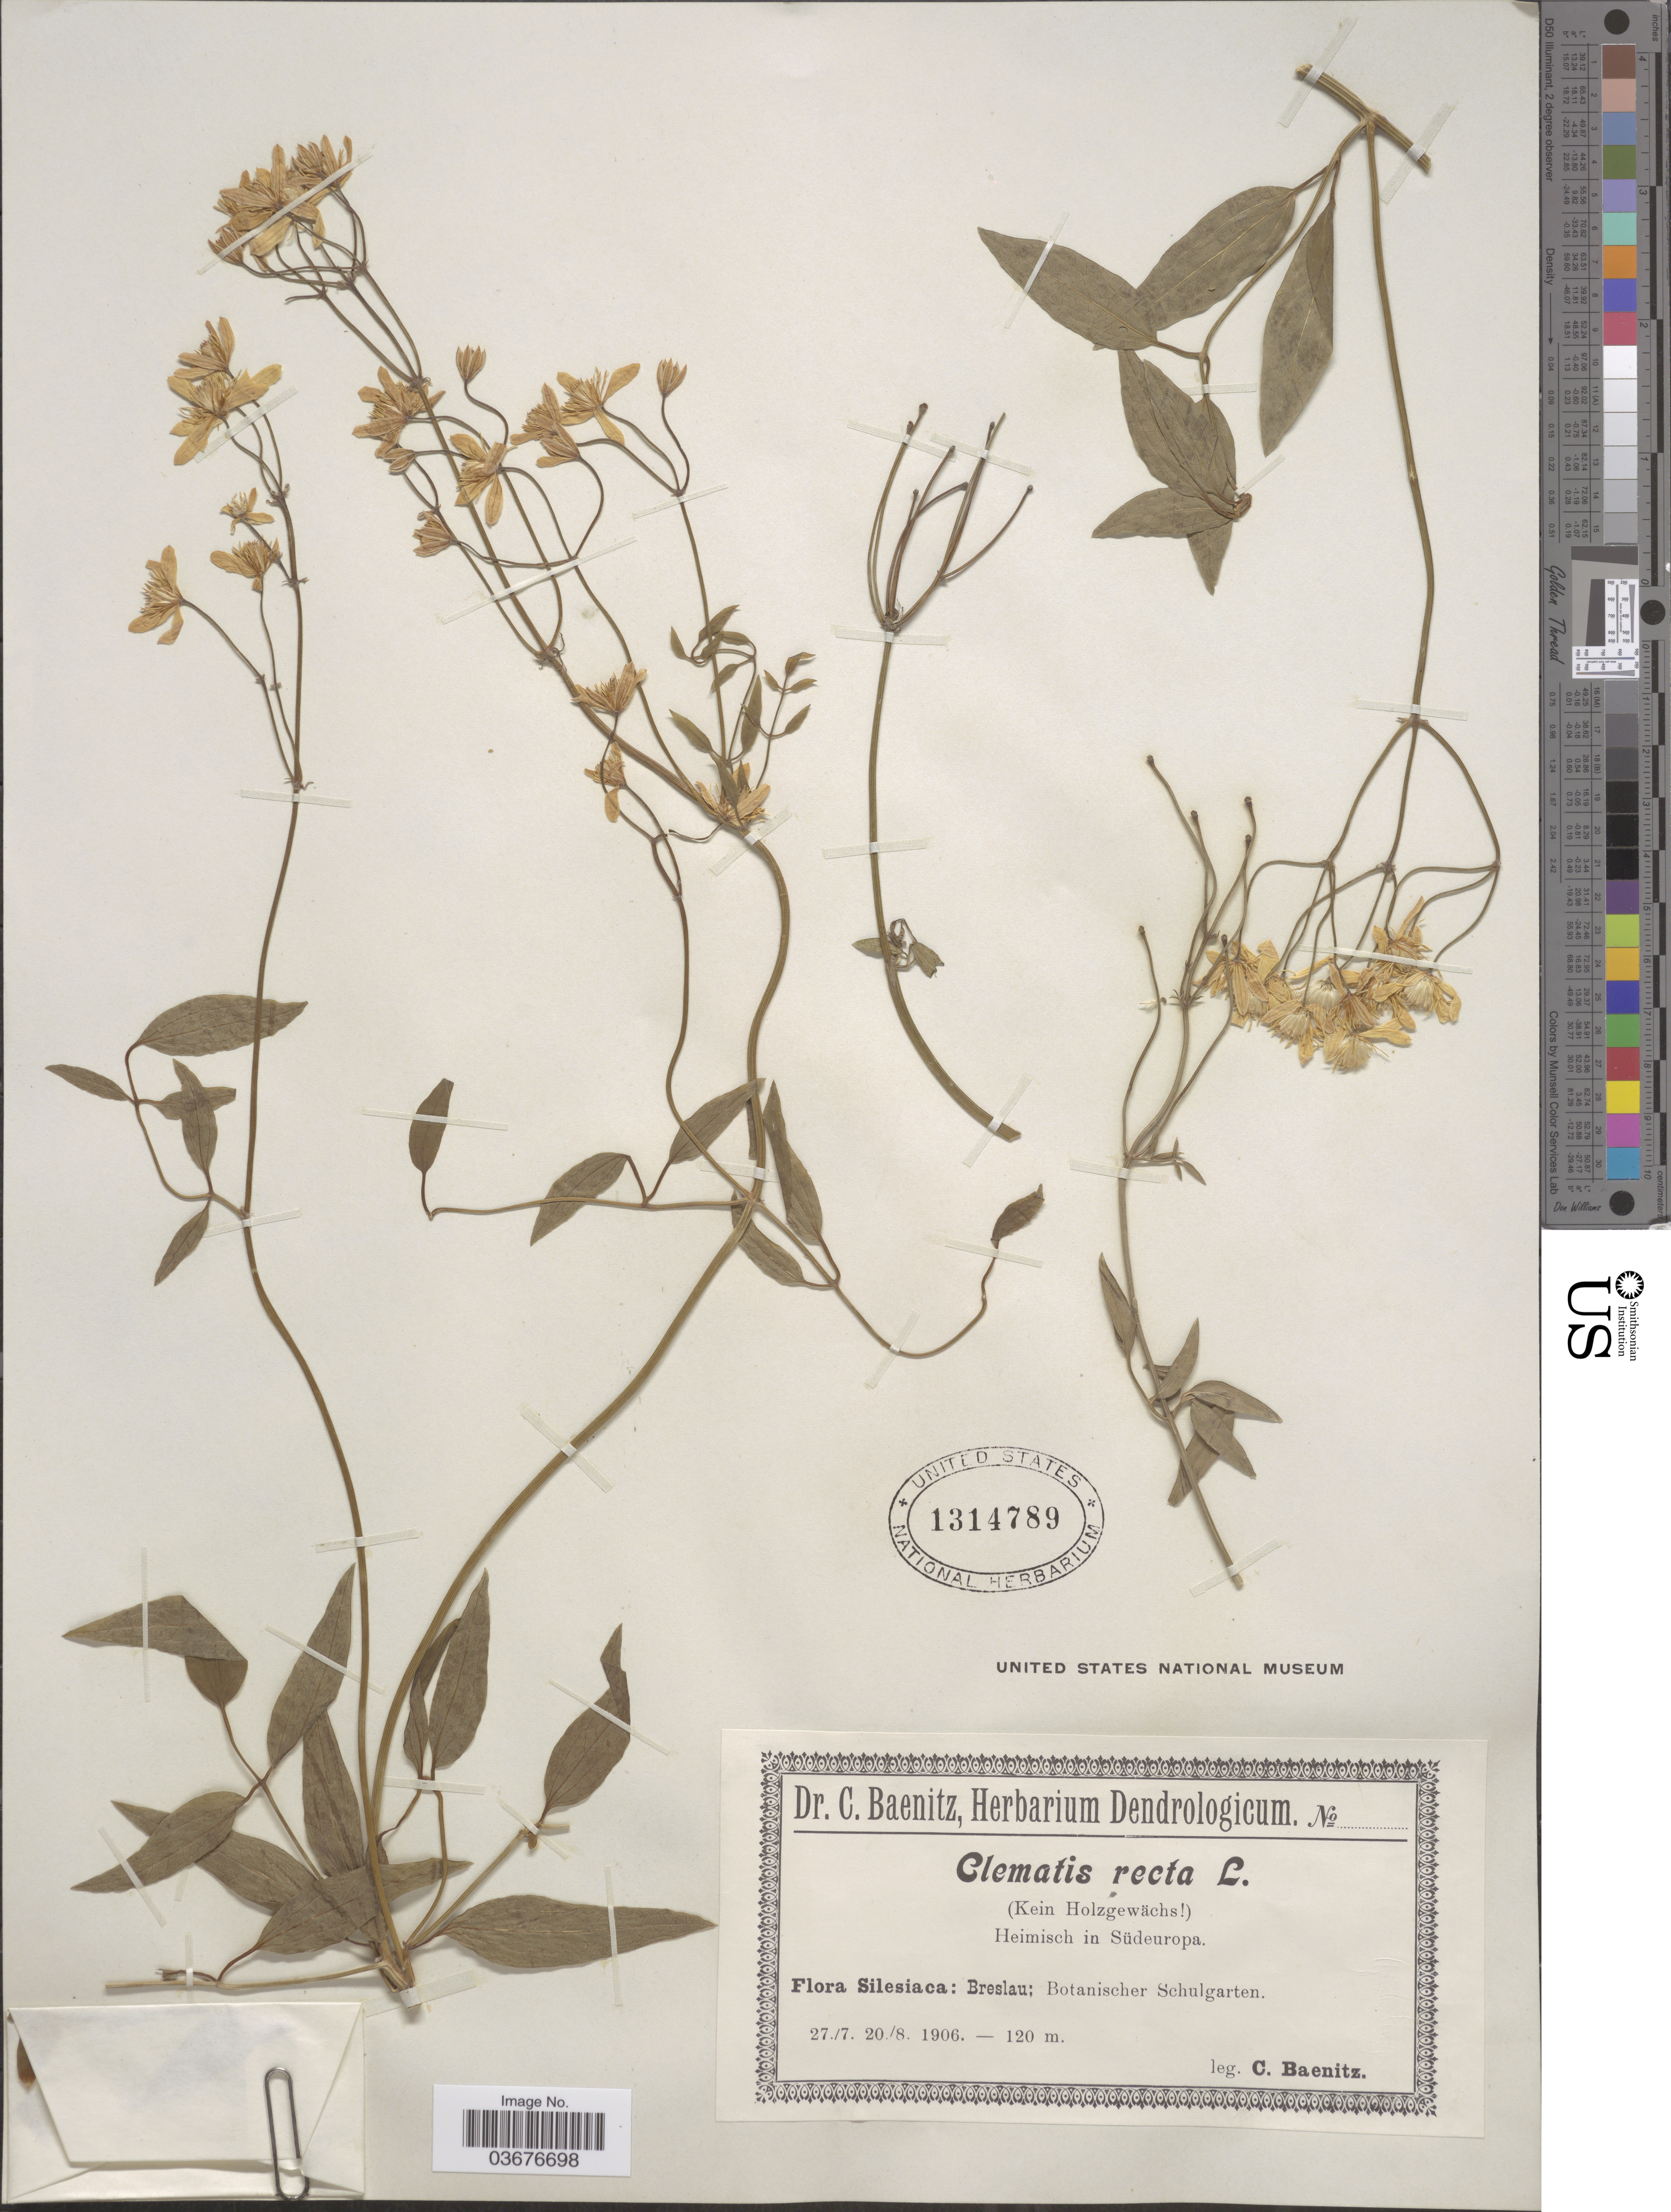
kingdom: Plantae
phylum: Tracheophyta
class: Magnoliopsida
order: Ranunculales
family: Ranunculaceae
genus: Clematis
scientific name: Clematis recta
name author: L.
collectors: C. G. Baenitz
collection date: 1906-07-27/1906-08-20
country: Poland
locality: Silesiaca: Breslau; Botanischer Schulgarten.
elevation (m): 120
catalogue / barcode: US 1314789